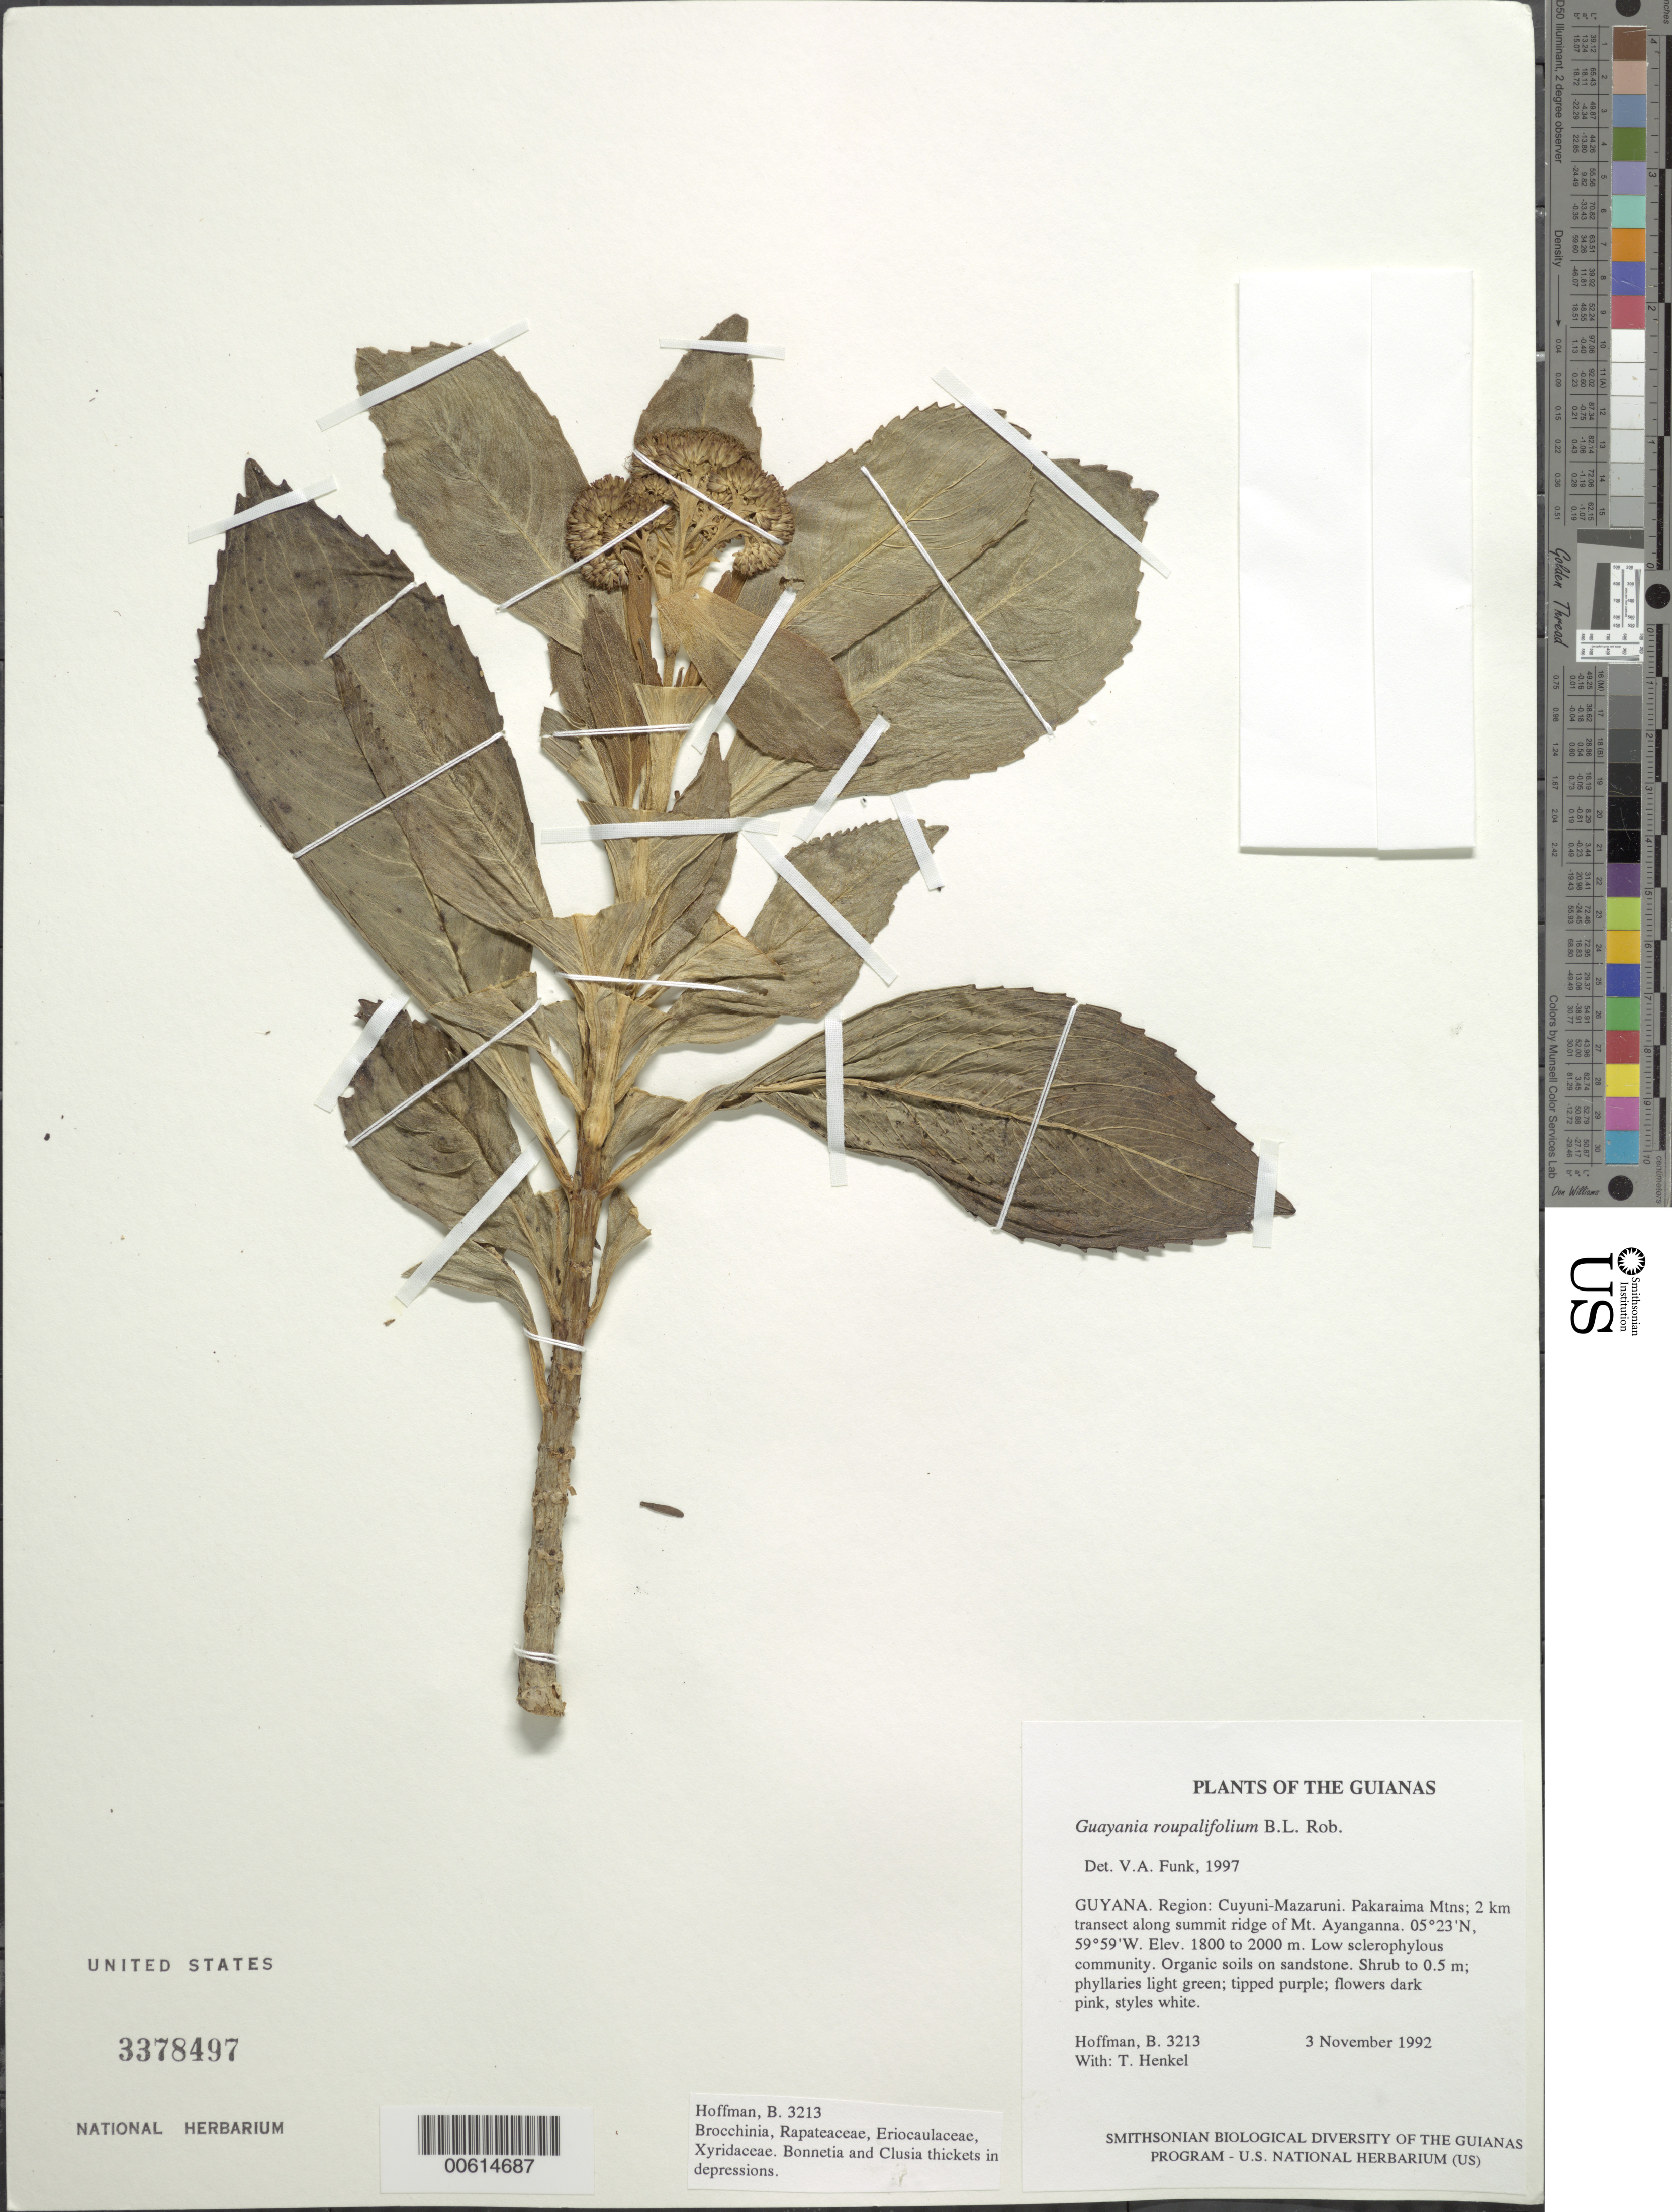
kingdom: Plantae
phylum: Tracheophyta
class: Magnoliopsida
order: Asterales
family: Asteraceae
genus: Guayania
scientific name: Guayania roupalifolia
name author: (B.L. Rob.) R.M. King & H. Rob.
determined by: Funk, Vicki A., (BOT), Smithsonian Institution - National Museum of Natural History (UNITED STATES)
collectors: B. Hoffman & T. Henkel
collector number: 3213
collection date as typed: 3 November 1992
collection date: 1992-11-03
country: Guyana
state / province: Cuyuni-Mazaruni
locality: Pakaraima Mountains; 2 km transect along summit ridge of Mt. Ayanganna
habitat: Low sclerophylous community. Organic soils on sandstone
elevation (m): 1800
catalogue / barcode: US 3378497